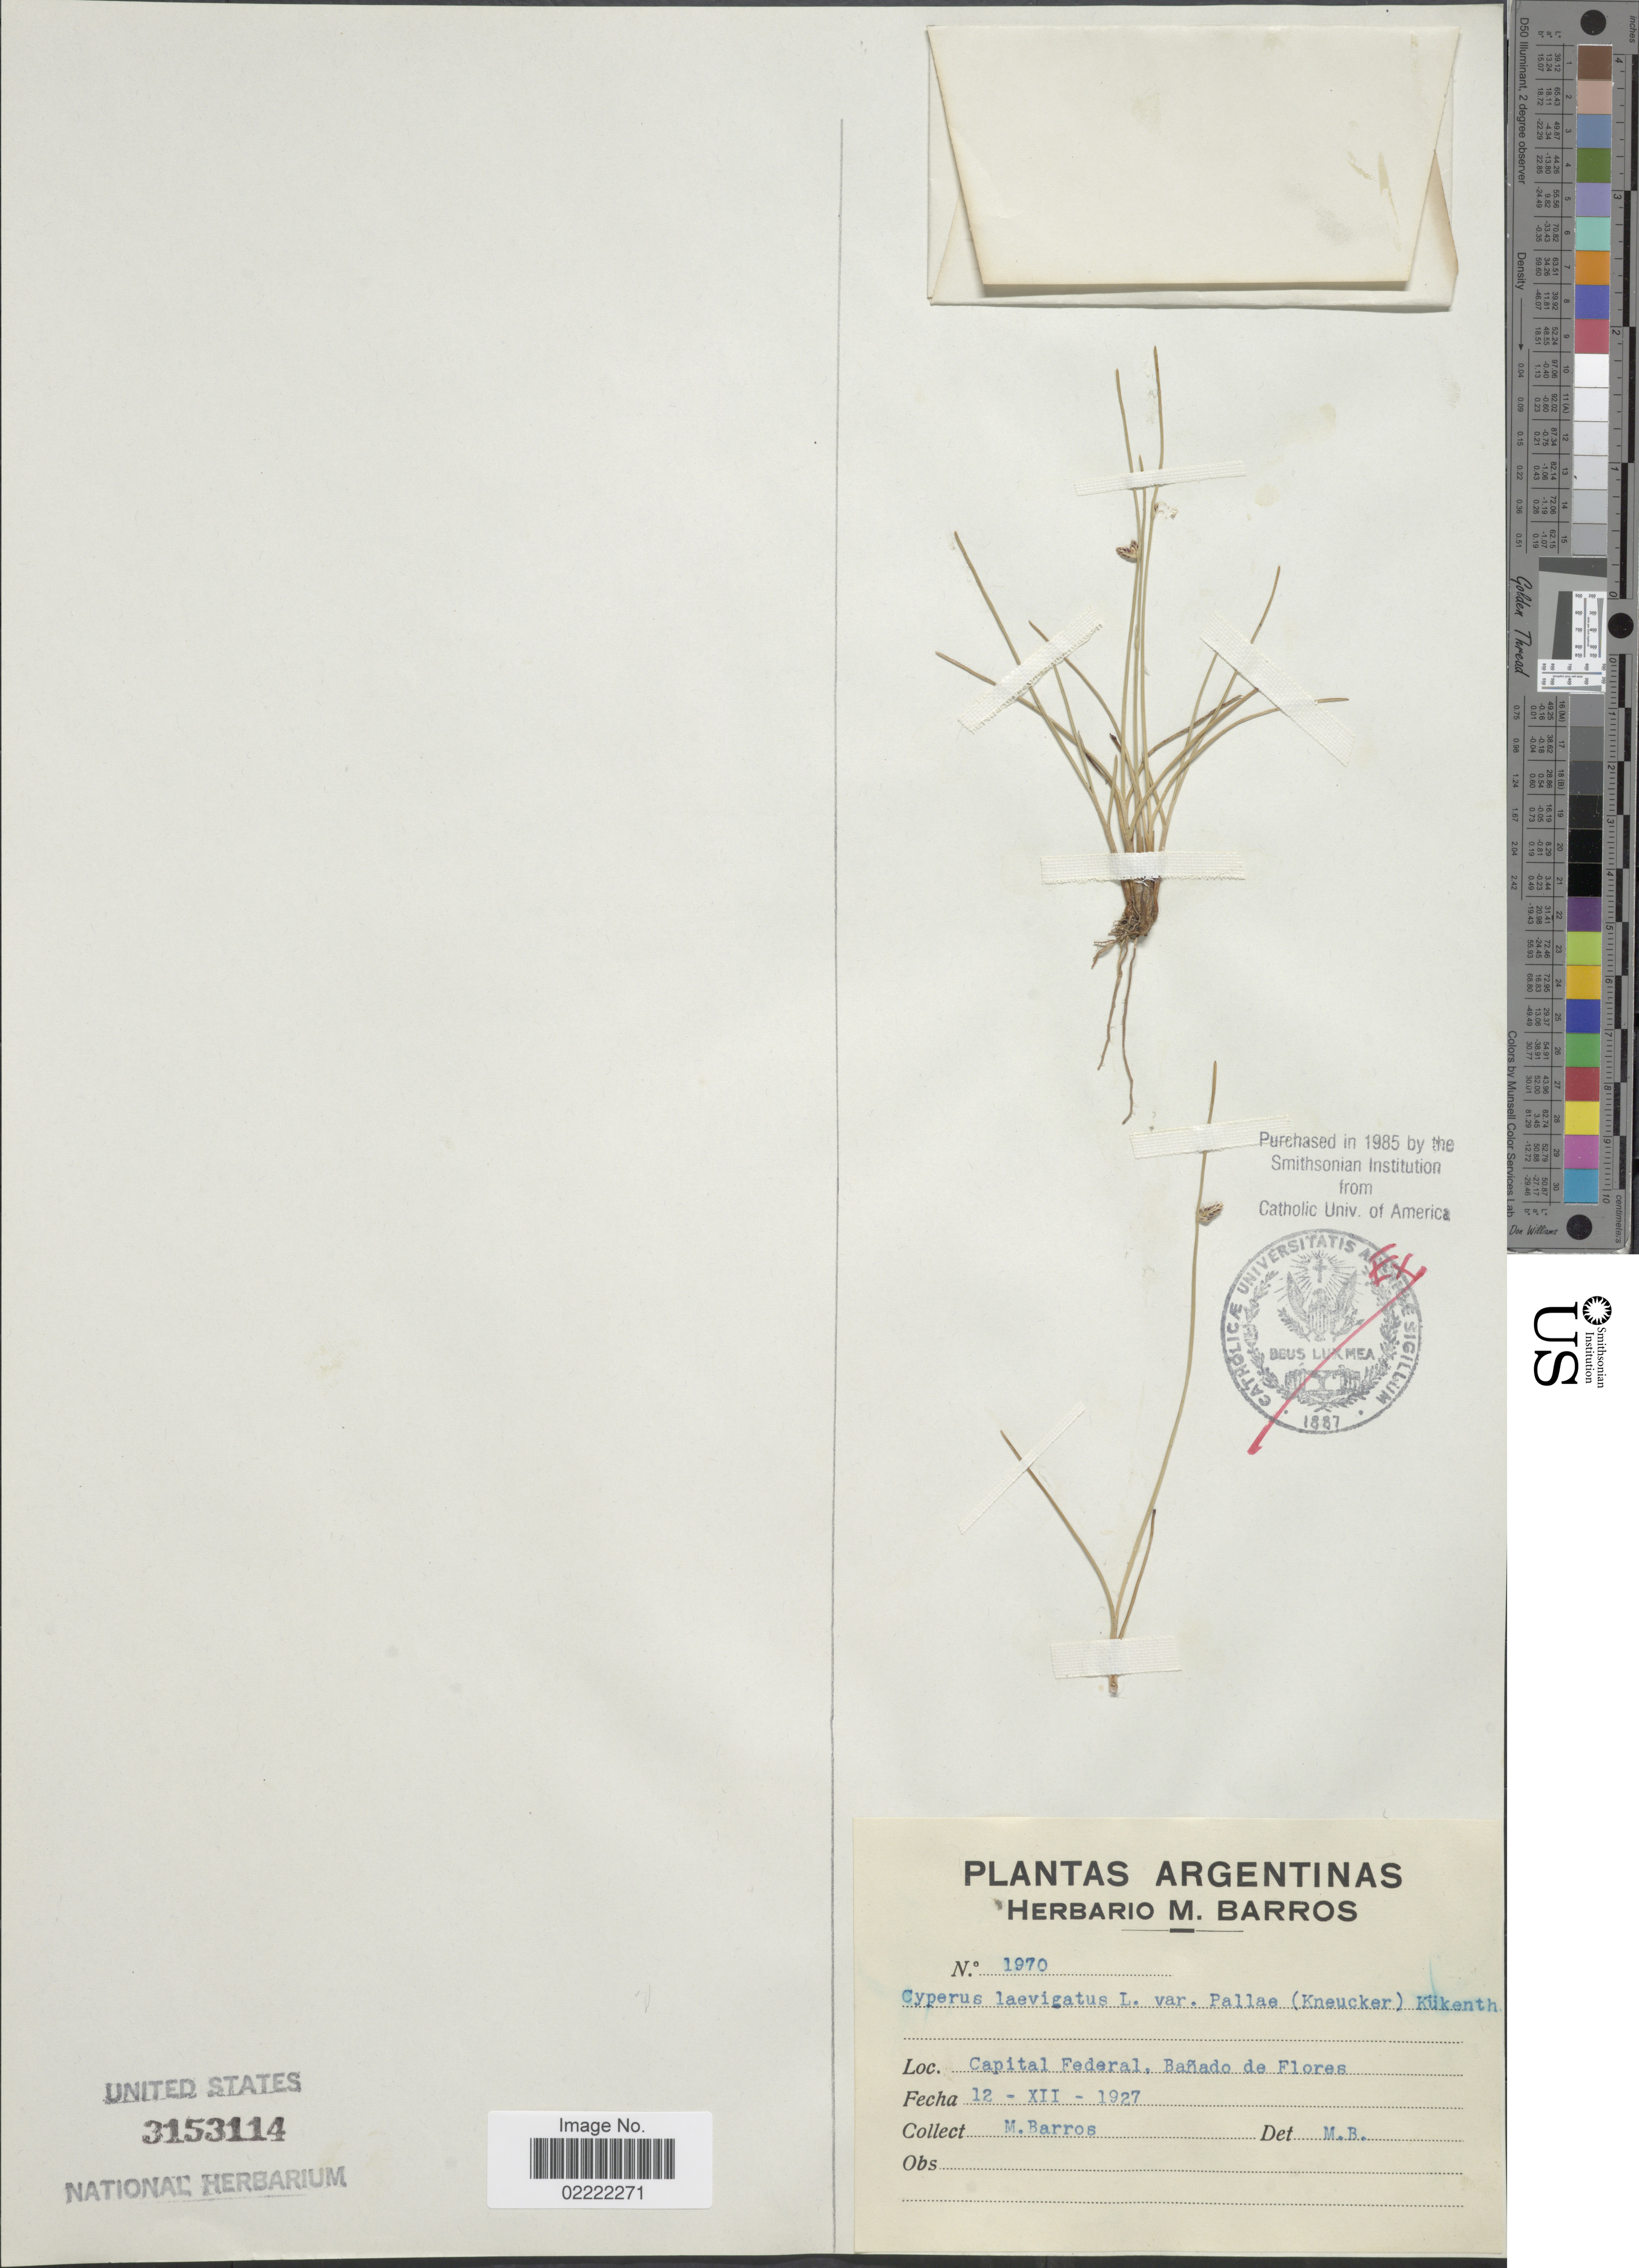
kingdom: Plantae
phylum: Tracheophyta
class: Liliopsida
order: Poales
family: Cyperaceae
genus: Cyperus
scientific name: Cyperus laevigatus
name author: L.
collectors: M. Barros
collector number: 1970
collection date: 1927-12-12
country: Argentina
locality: Capital Federal, Banado de Flores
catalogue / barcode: US 3153114